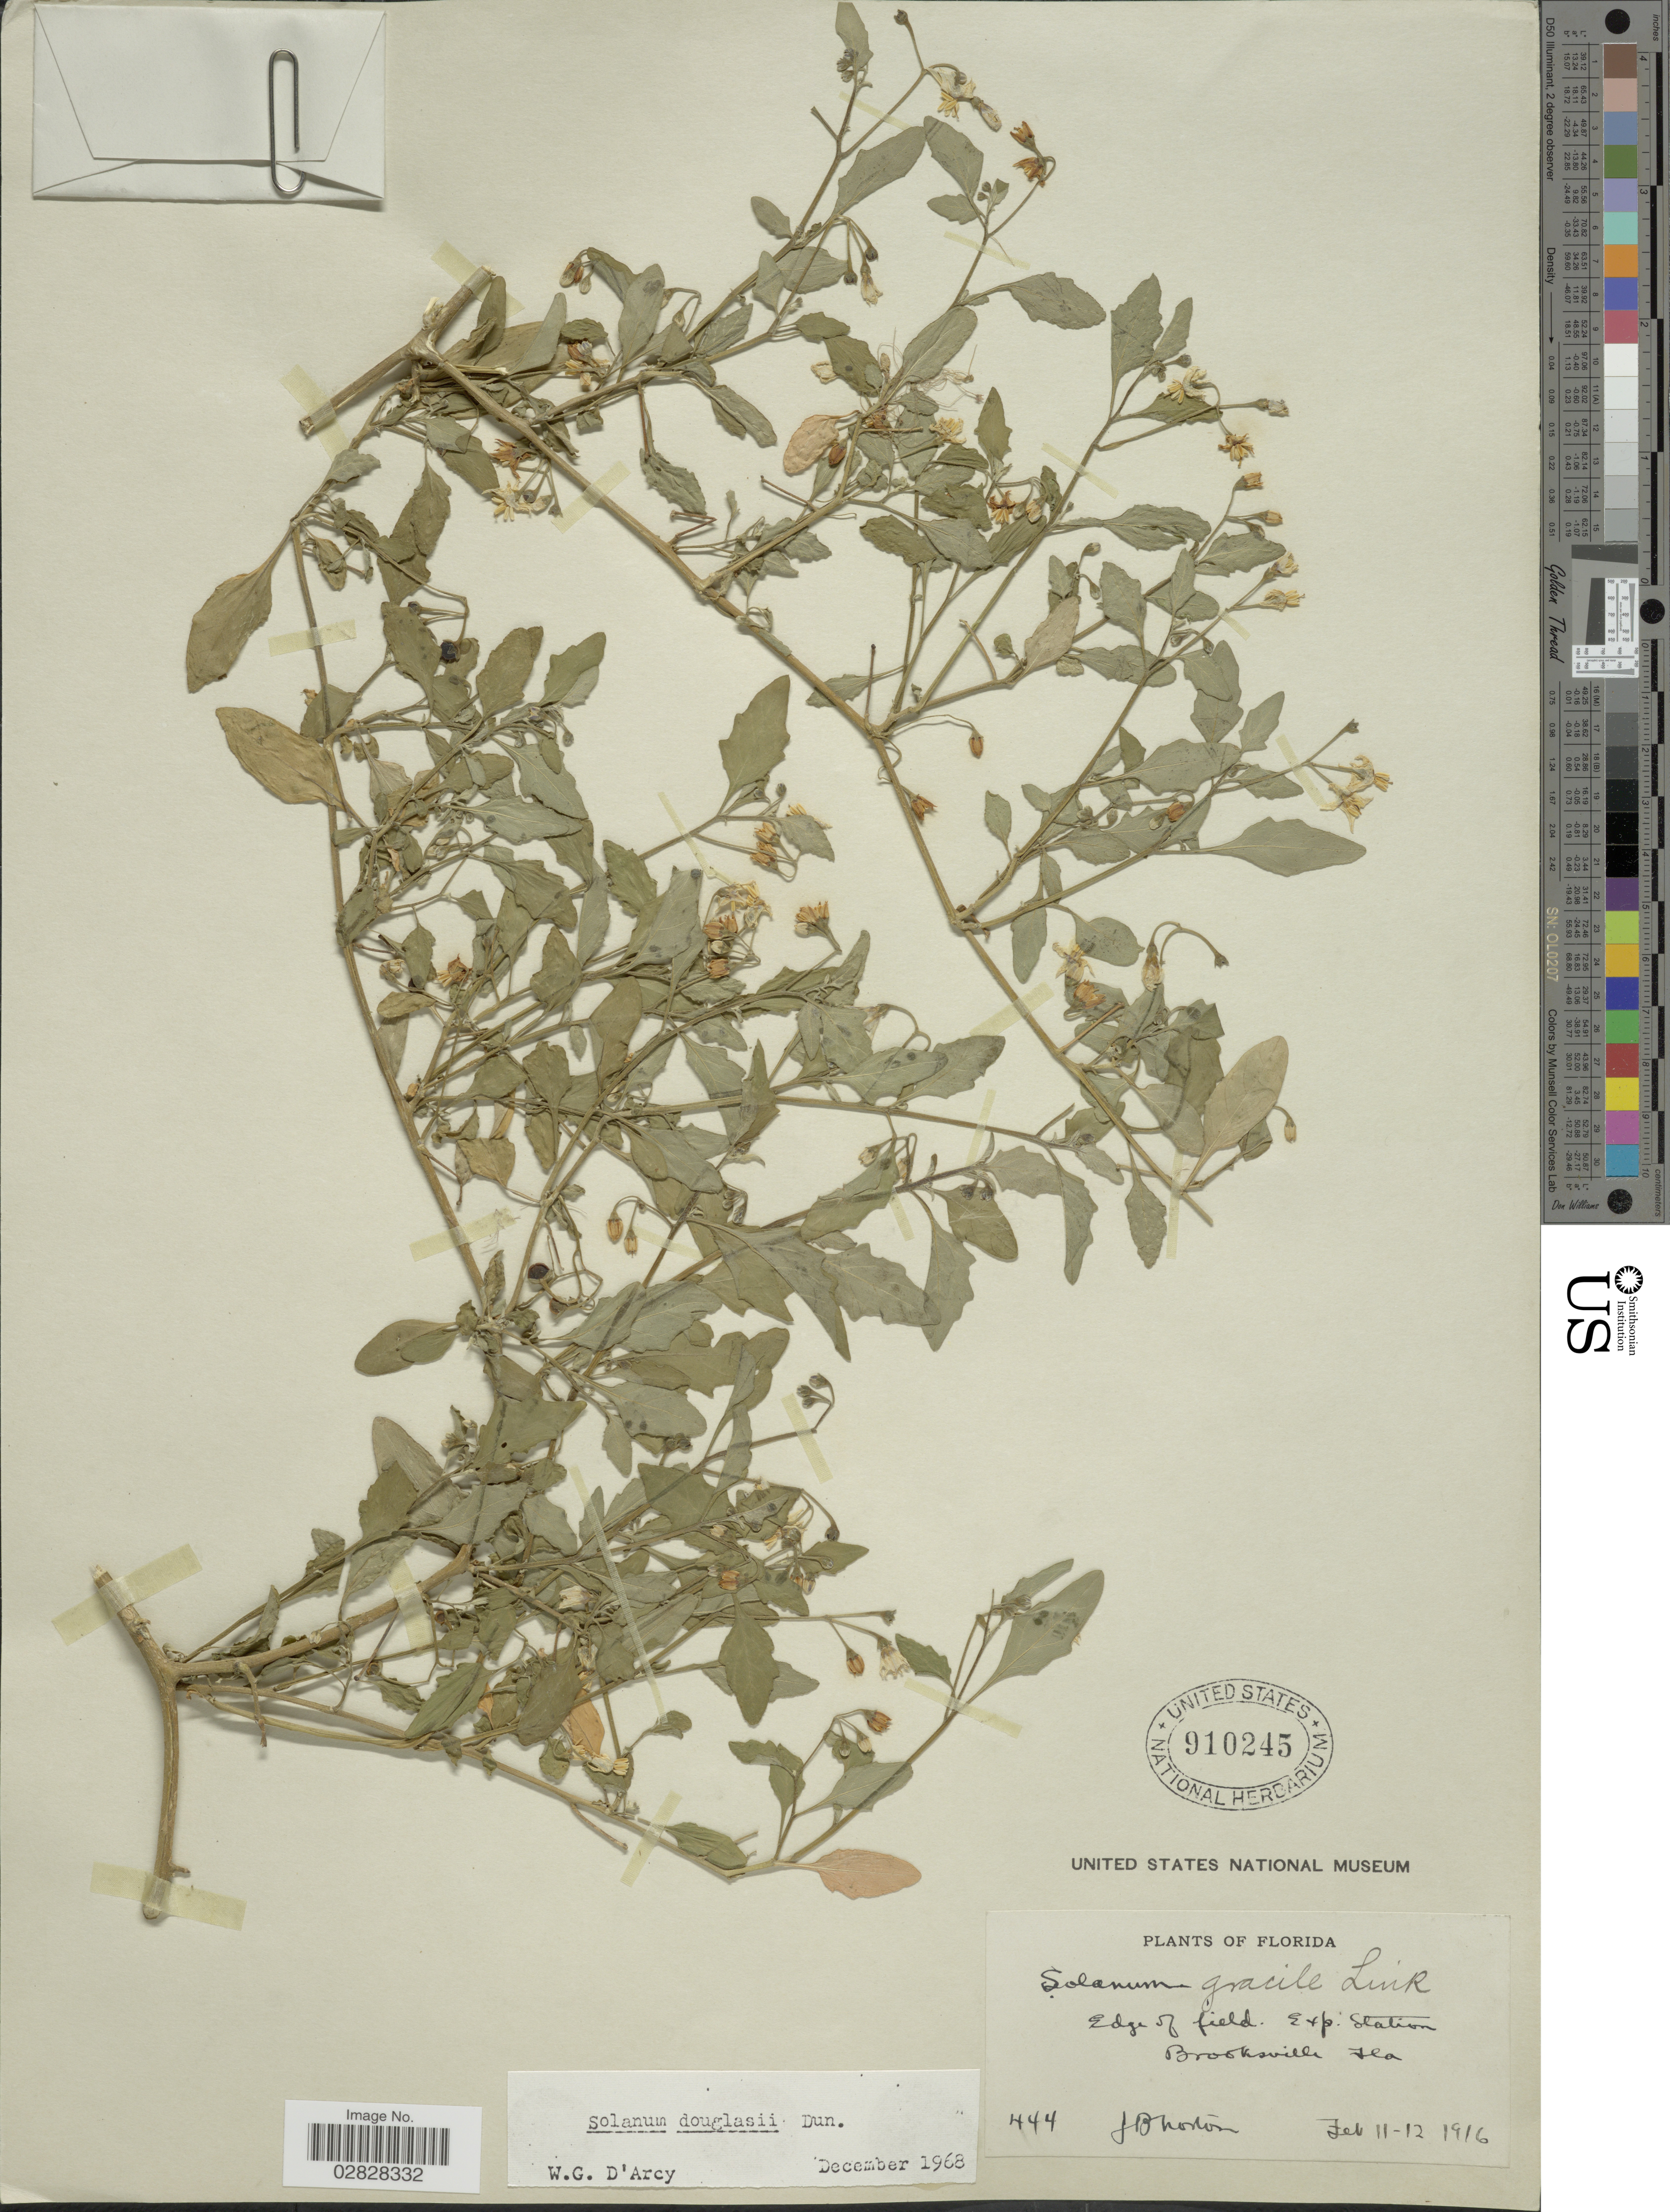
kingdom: Plantae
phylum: Tracheophyta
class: Magnoliopsida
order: Solanales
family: Solanaceae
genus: Solanum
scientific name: Solanum douglasii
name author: Dunal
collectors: J. B. Norton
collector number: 444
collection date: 1916-02-11/1916-02-12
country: United States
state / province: Florida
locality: Edge of field. Exp. Station Brooksville.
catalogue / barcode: US 910245